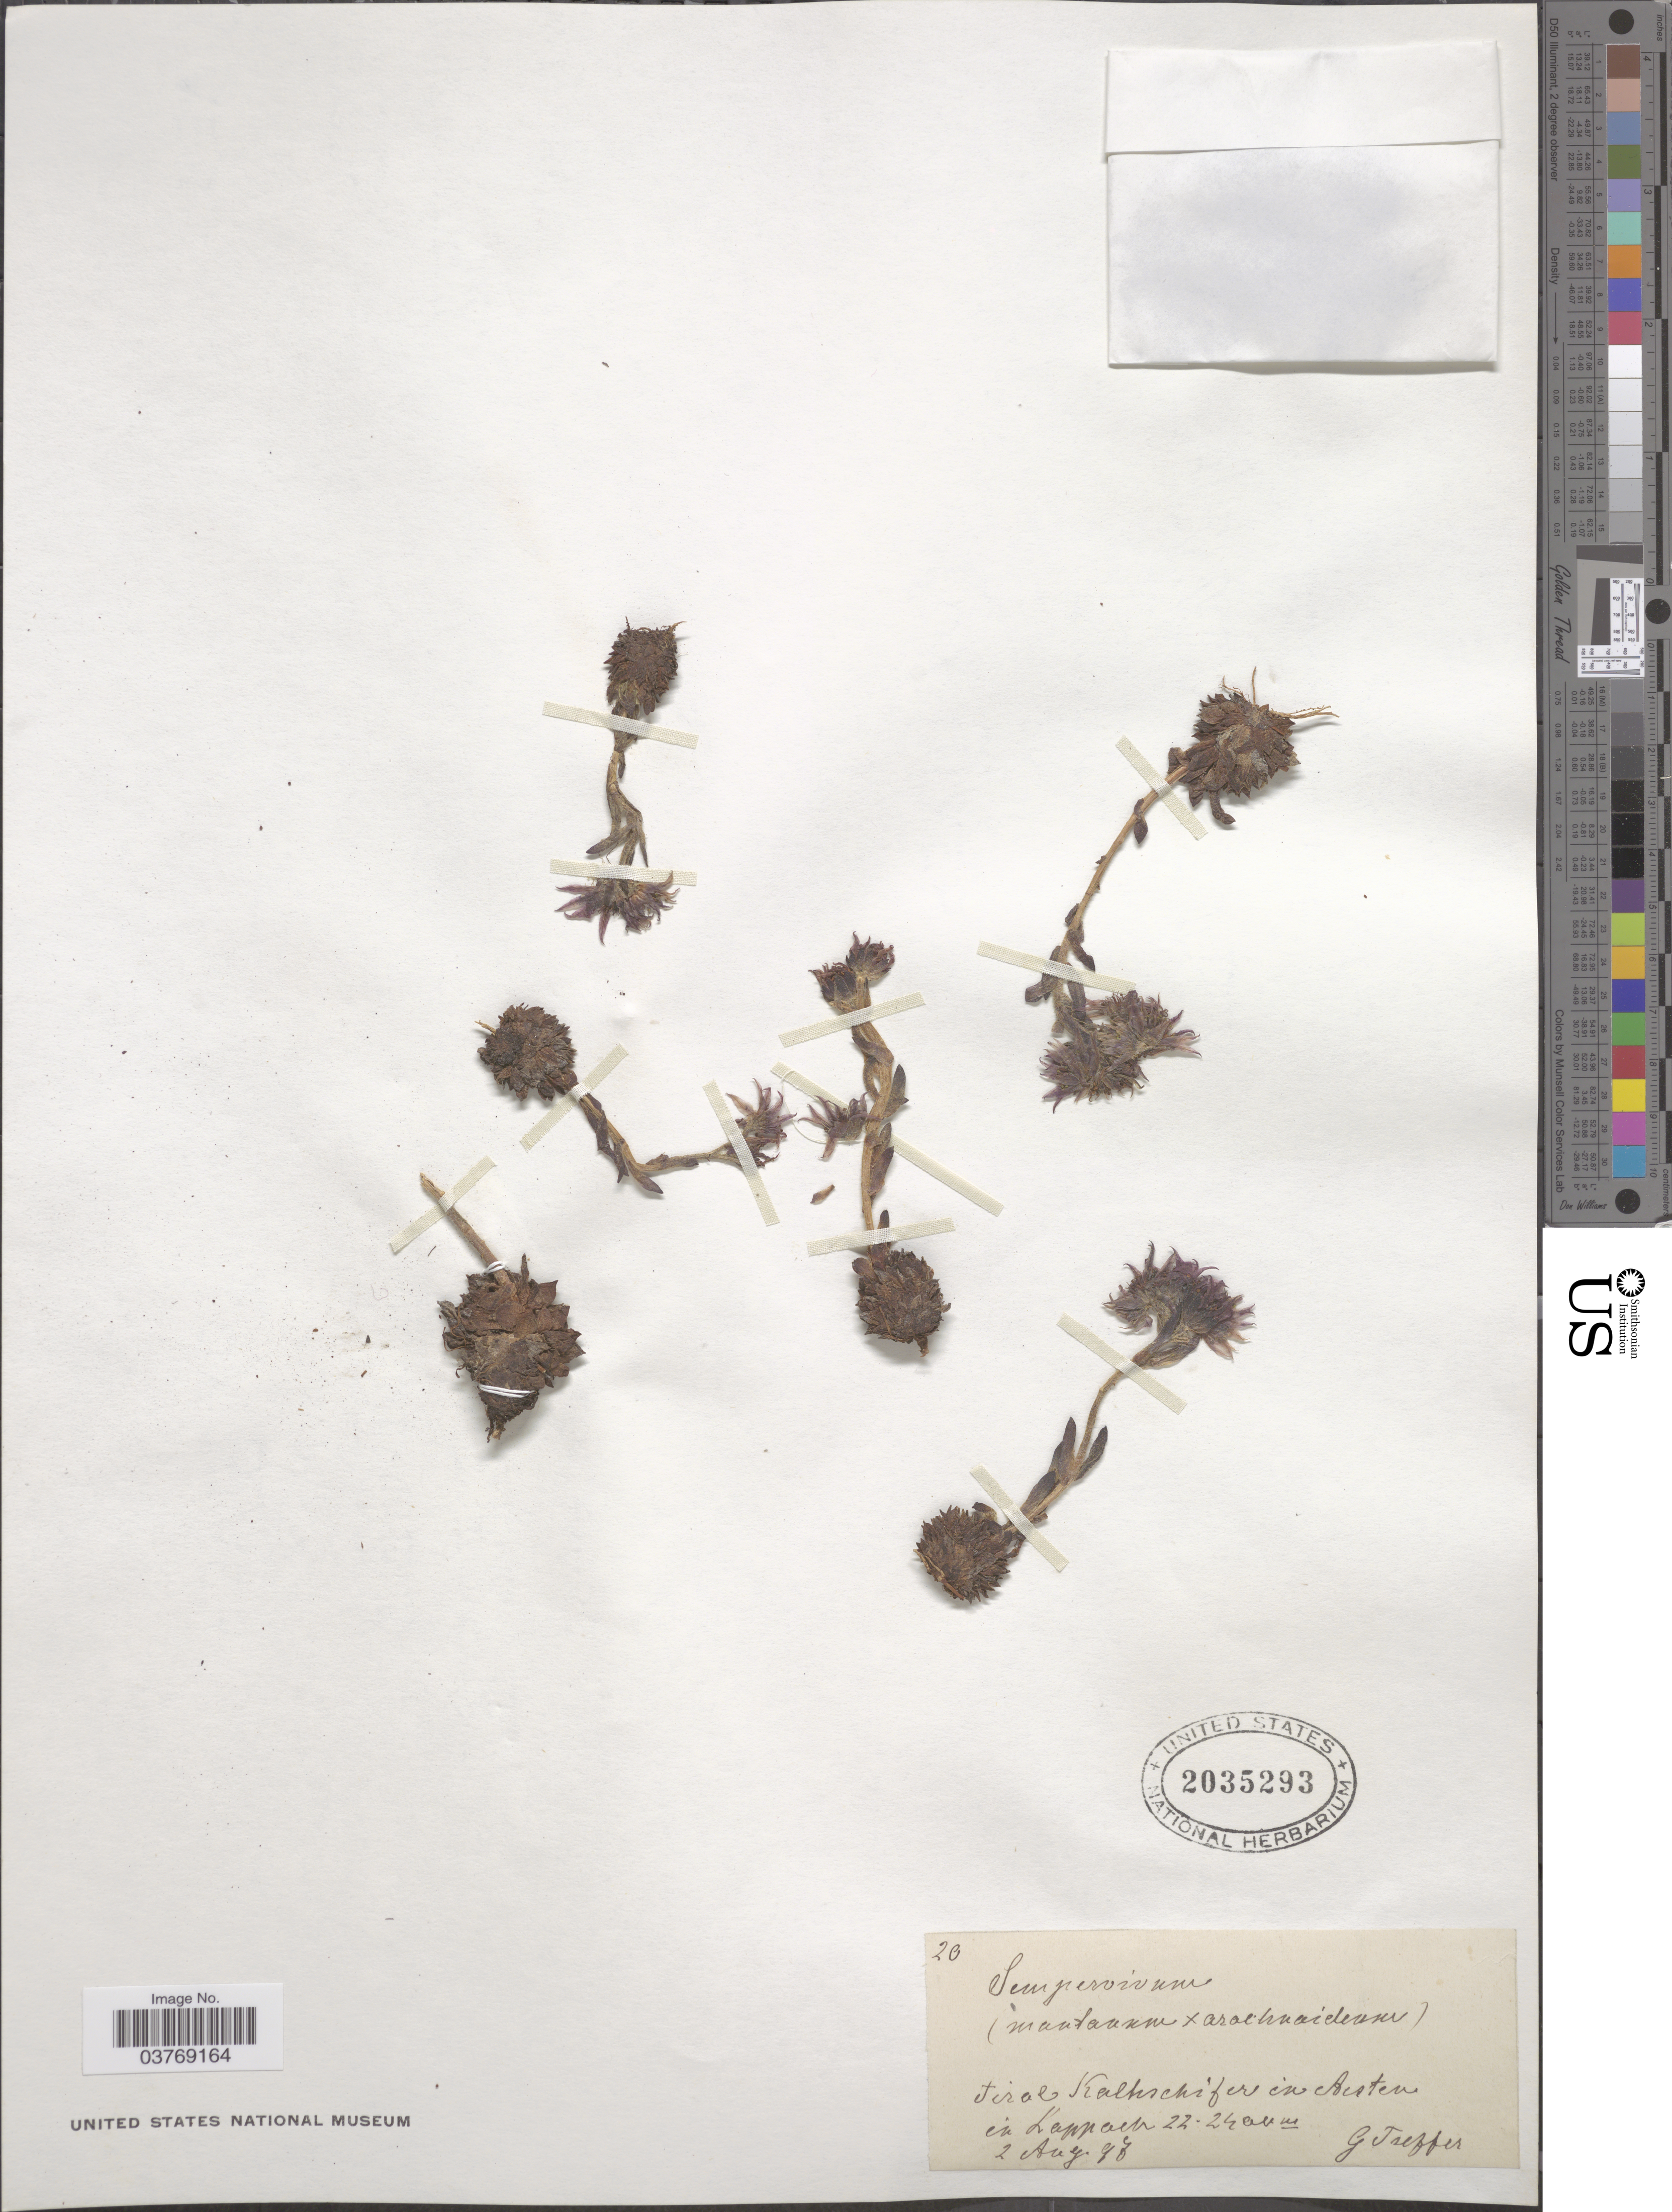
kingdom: Plantae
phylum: Tracheophyta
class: Magnoliopsida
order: Saxifragales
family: Crassulaceae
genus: Sempervivum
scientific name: Sempervivum sp.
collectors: G. Treffer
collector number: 20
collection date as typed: Transcribed d/m/y: 2/8/97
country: Italy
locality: Tirol Kalkschifer in Asten* in Lappach.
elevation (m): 2200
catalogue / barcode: US 2035293